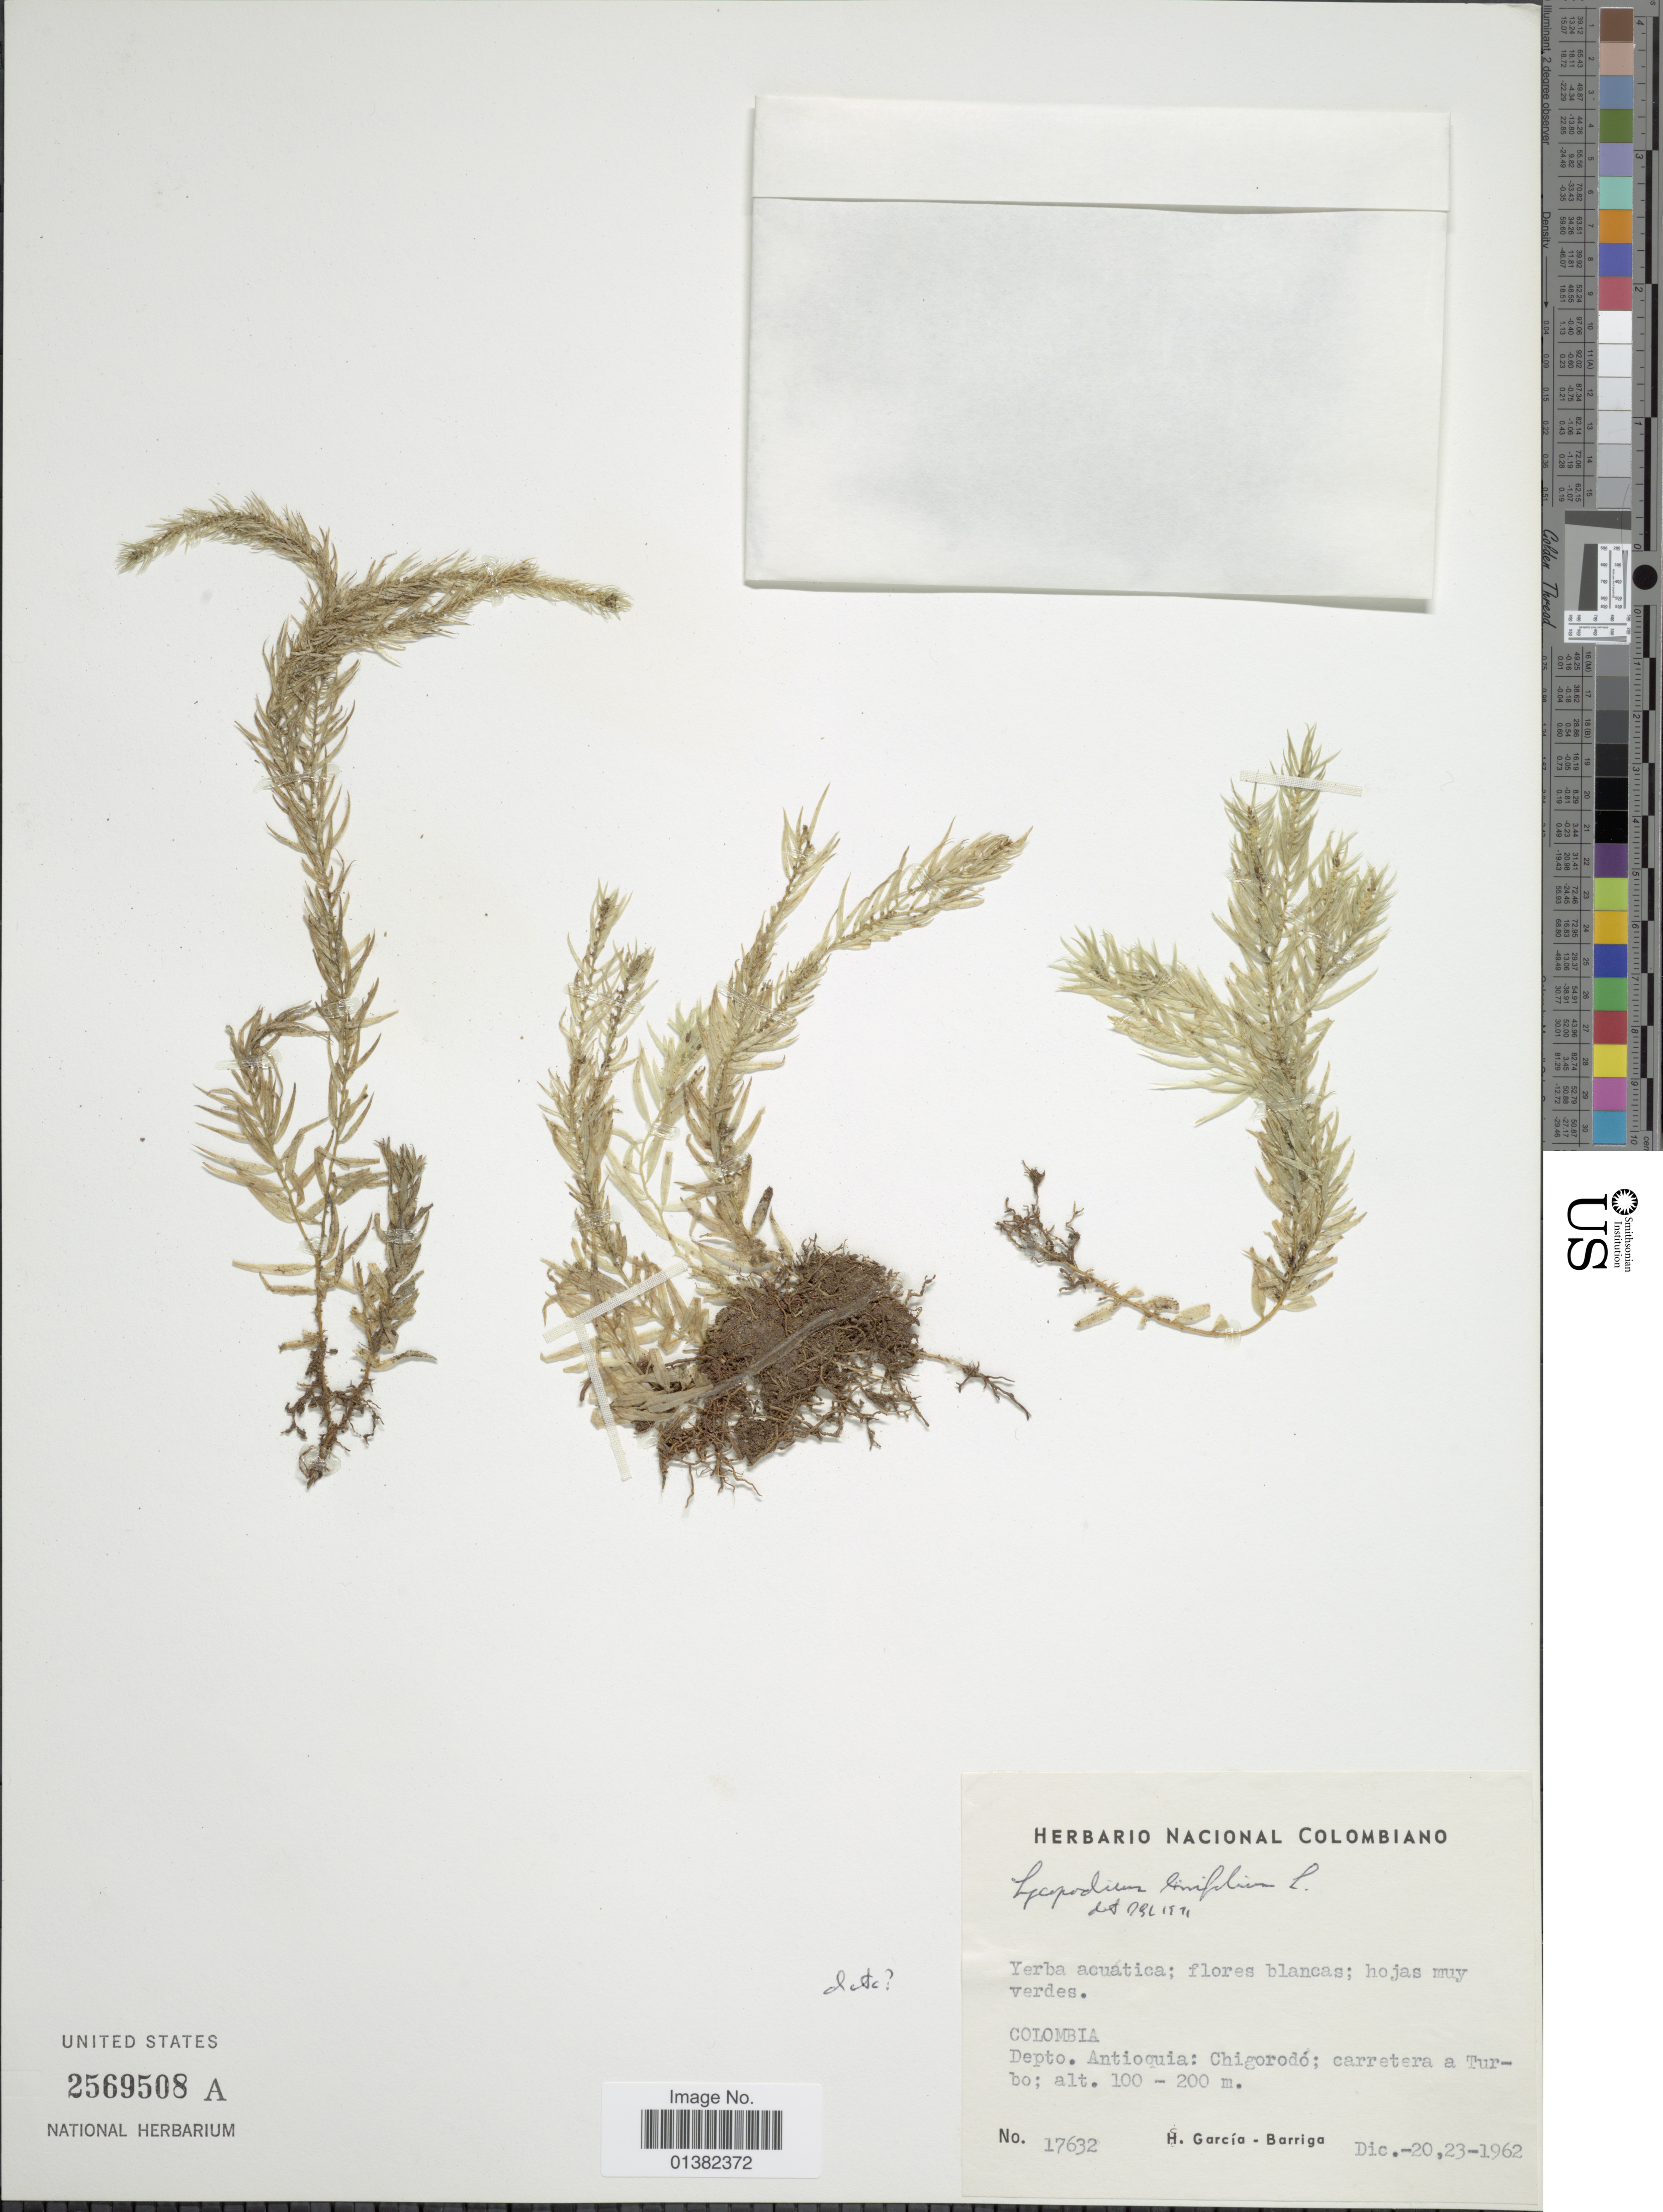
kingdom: Plantae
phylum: Tracheophyta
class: Lycopodiopsida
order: Lycopodiales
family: Lycopodiaceae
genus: Phlegmariurus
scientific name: Phlegmariurus linifolius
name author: (L.) B. Øllg.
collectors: H. García Barriga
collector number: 17632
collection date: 1962-12-20/1962-12-23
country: Colombia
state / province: Antioquia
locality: Chigorodó: carretera a Turbo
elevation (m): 100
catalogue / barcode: US 2569508A